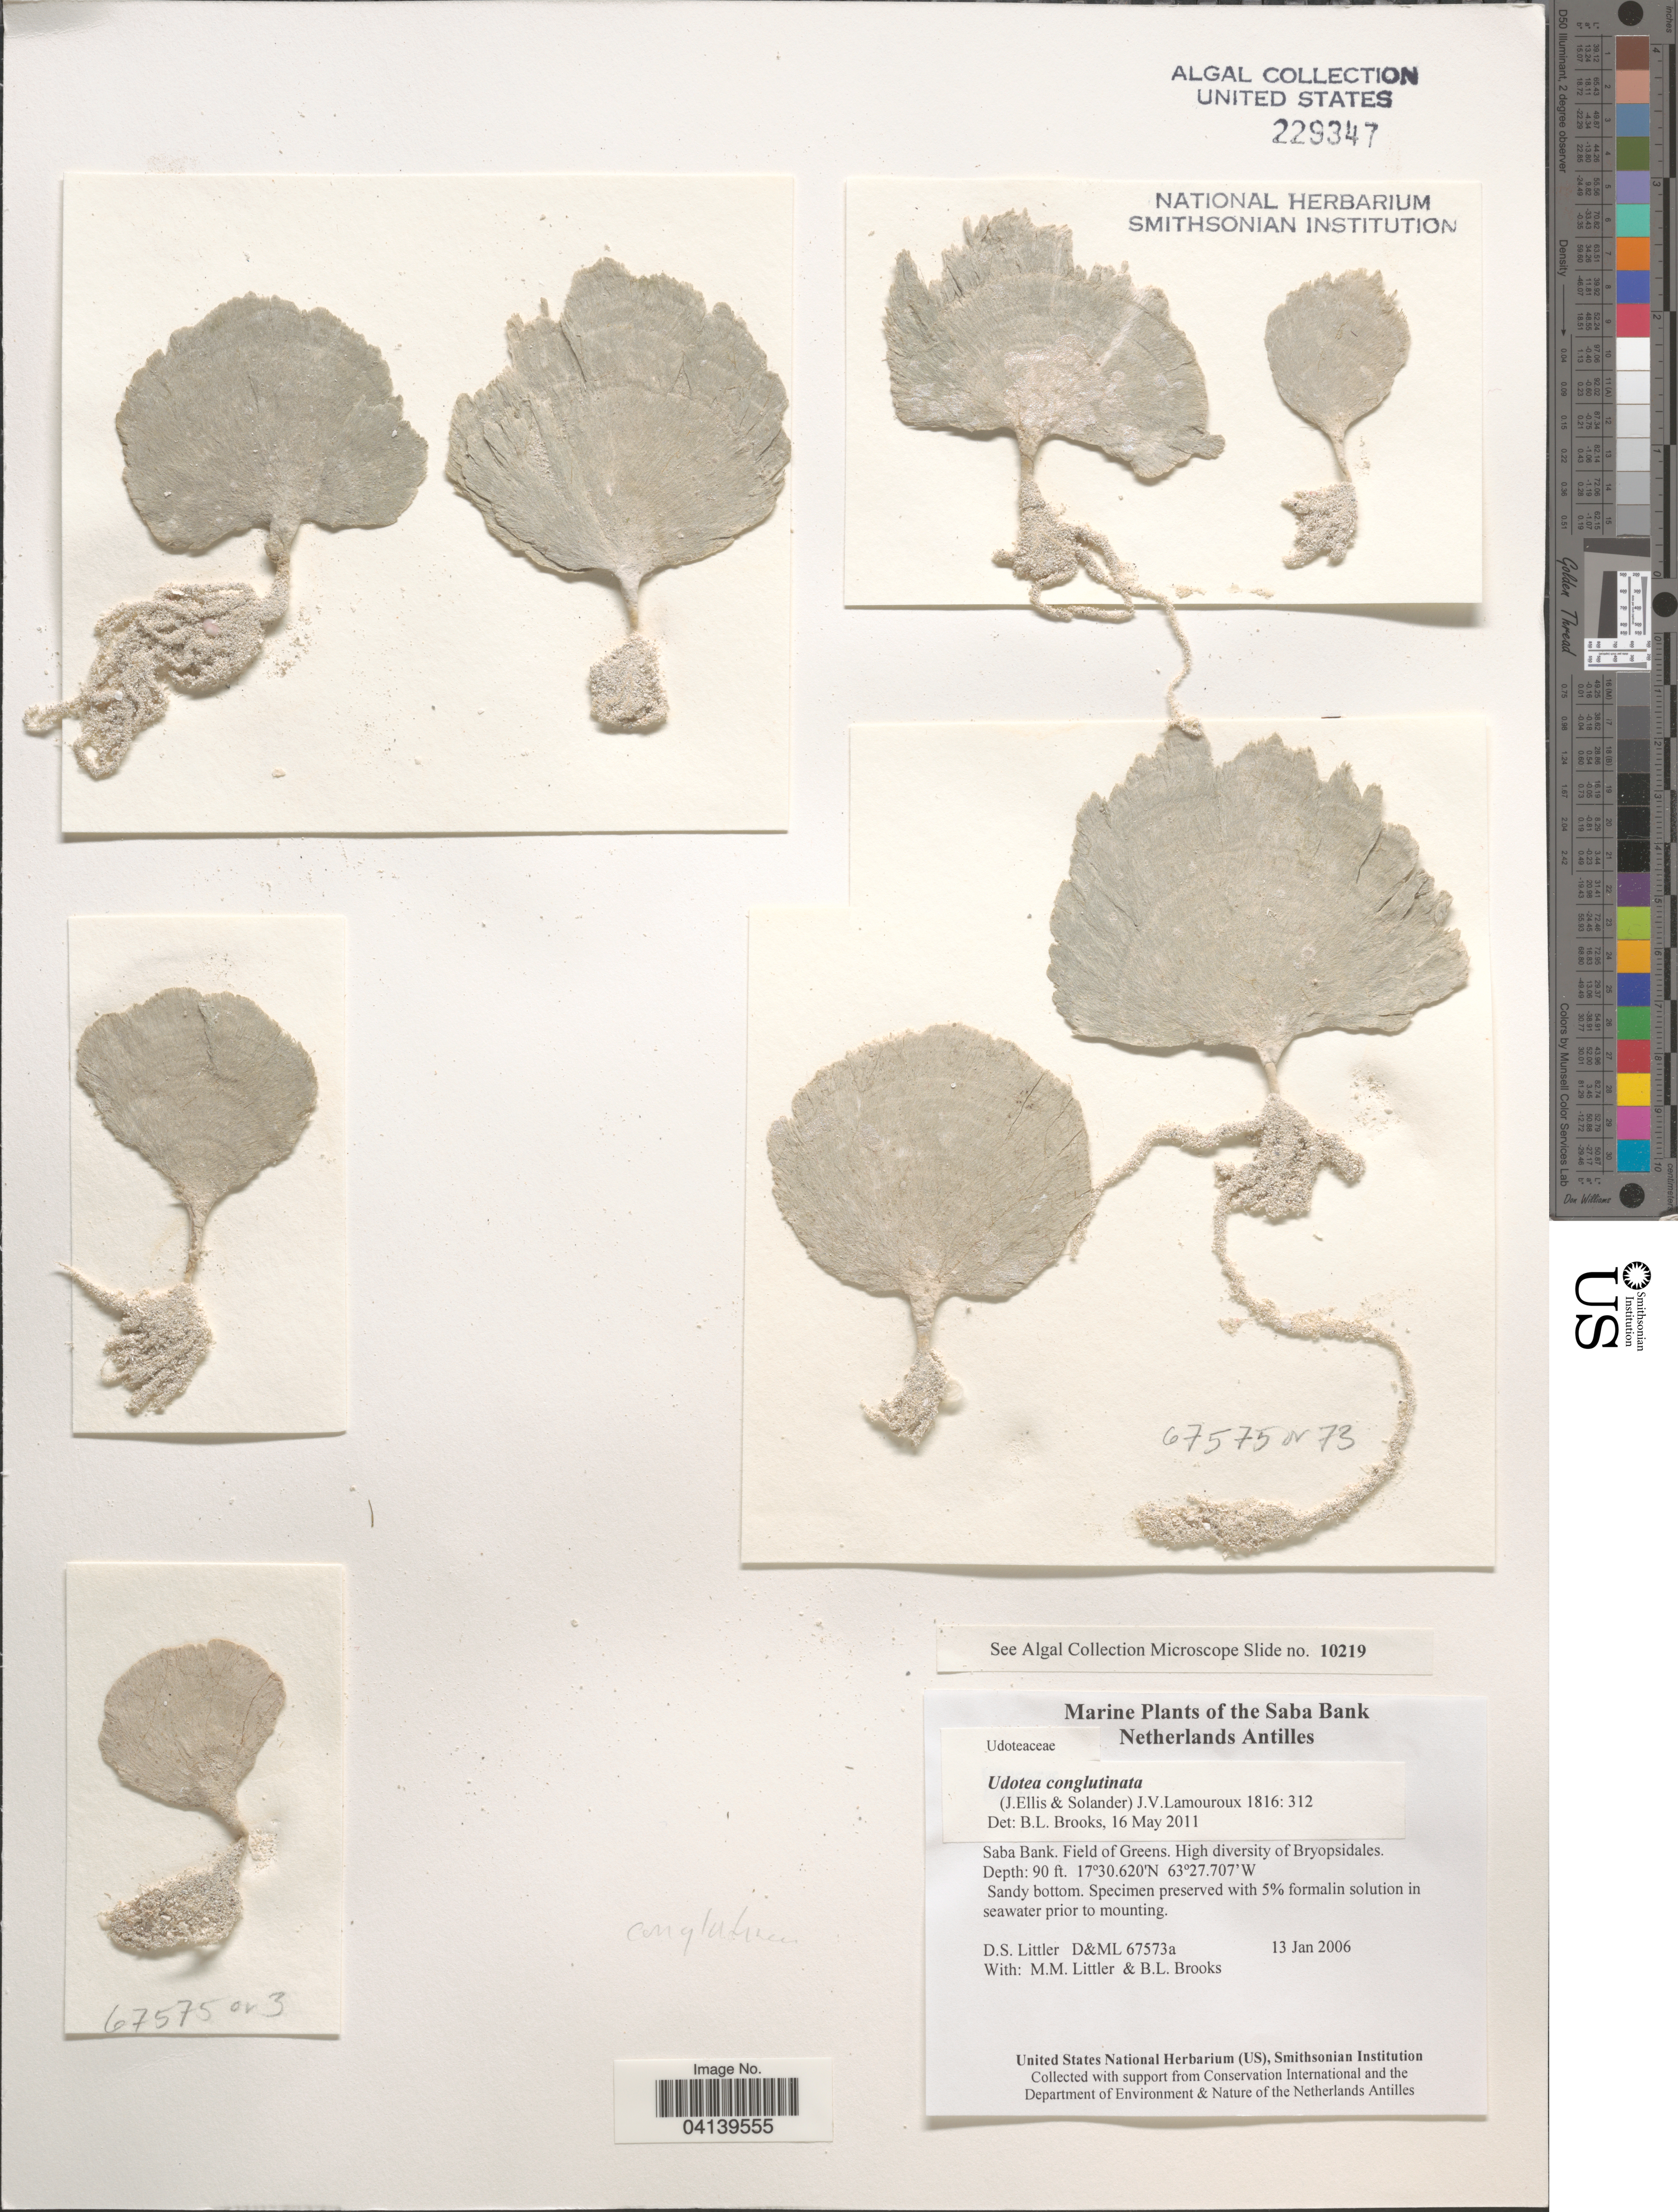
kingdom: Plantae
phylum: Chlorophyta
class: Ulvophyceae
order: Bryopsidales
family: Udoteaceae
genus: Udotea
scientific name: Udotea conglutinata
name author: (Ellis & Sol.) J.V.Lamouroux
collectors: D. S. Littler & B. Brooks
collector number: D&ML67573a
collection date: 2006-01-13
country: Netherlands Antilles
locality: Saba Bank. Field of Greens.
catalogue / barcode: US 229347